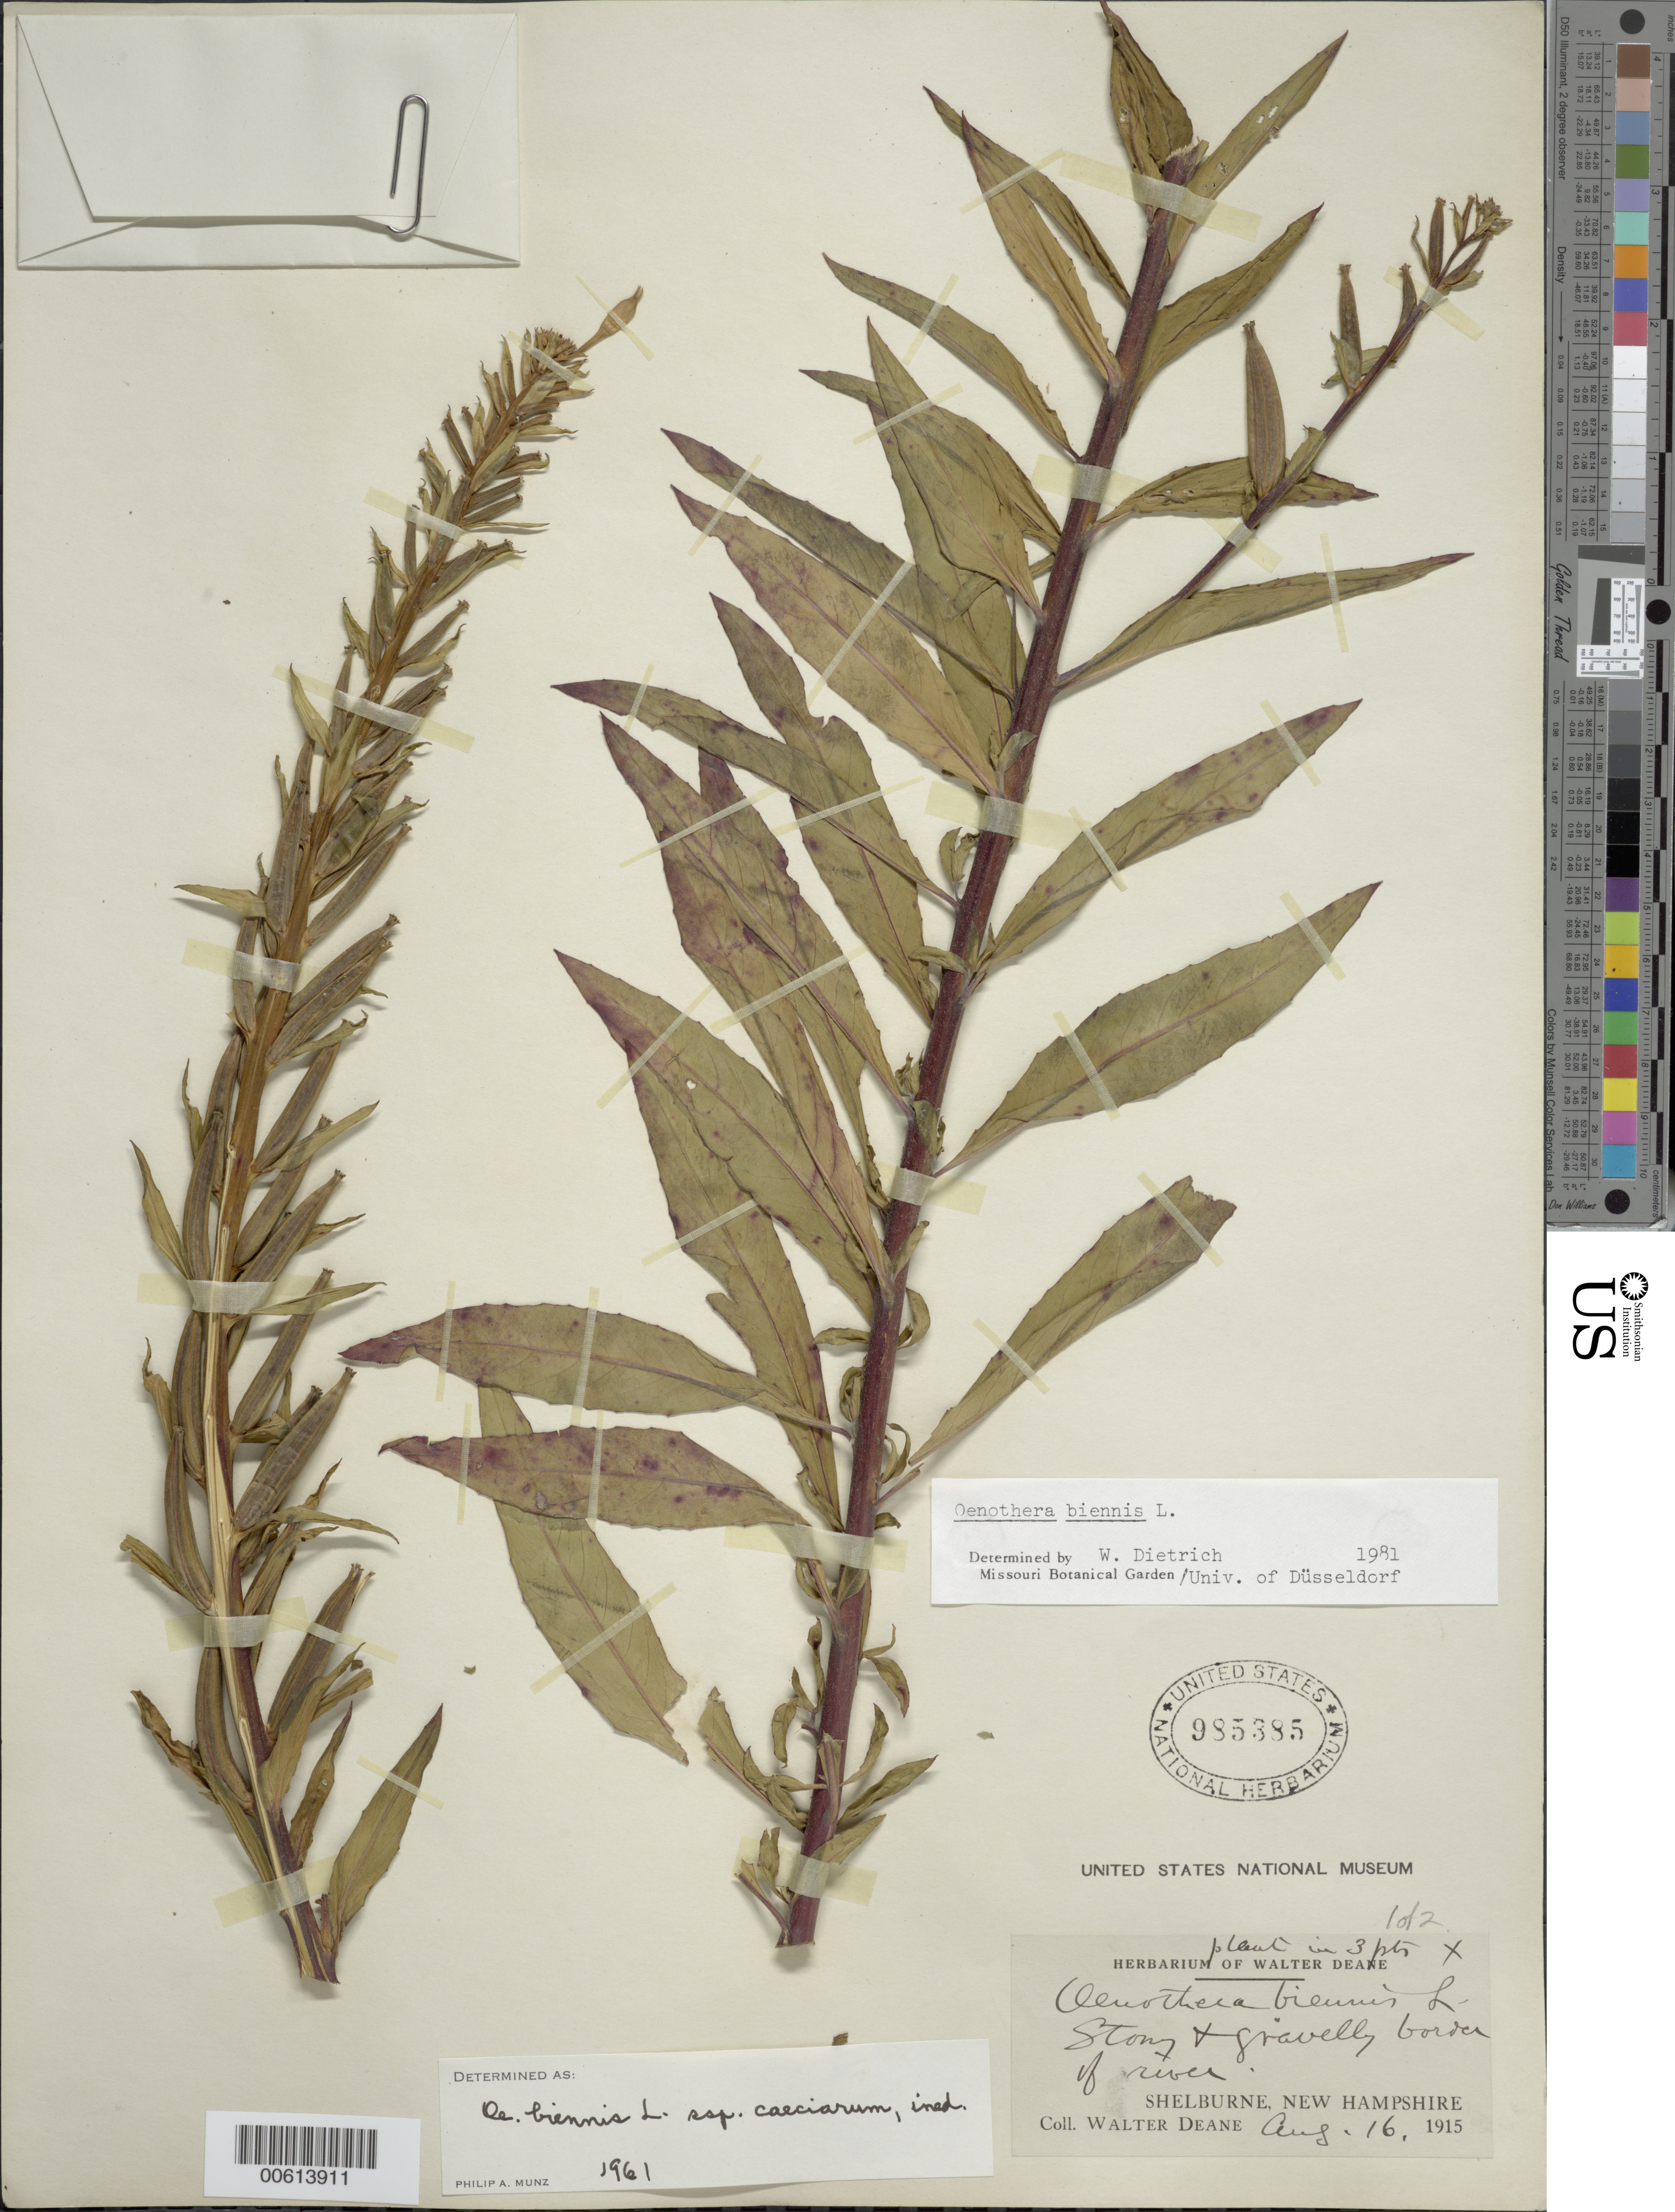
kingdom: Plantae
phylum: Tracheophyta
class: Magnoliopsida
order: Myrtales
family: Onagraceae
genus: Oenothera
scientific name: Oenothera biennis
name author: L.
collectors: W. Deane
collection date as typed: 16 Aug 1915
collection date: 1915-08-16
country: United States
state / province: New Hampshire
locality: Shelburne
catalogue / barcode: US 985385